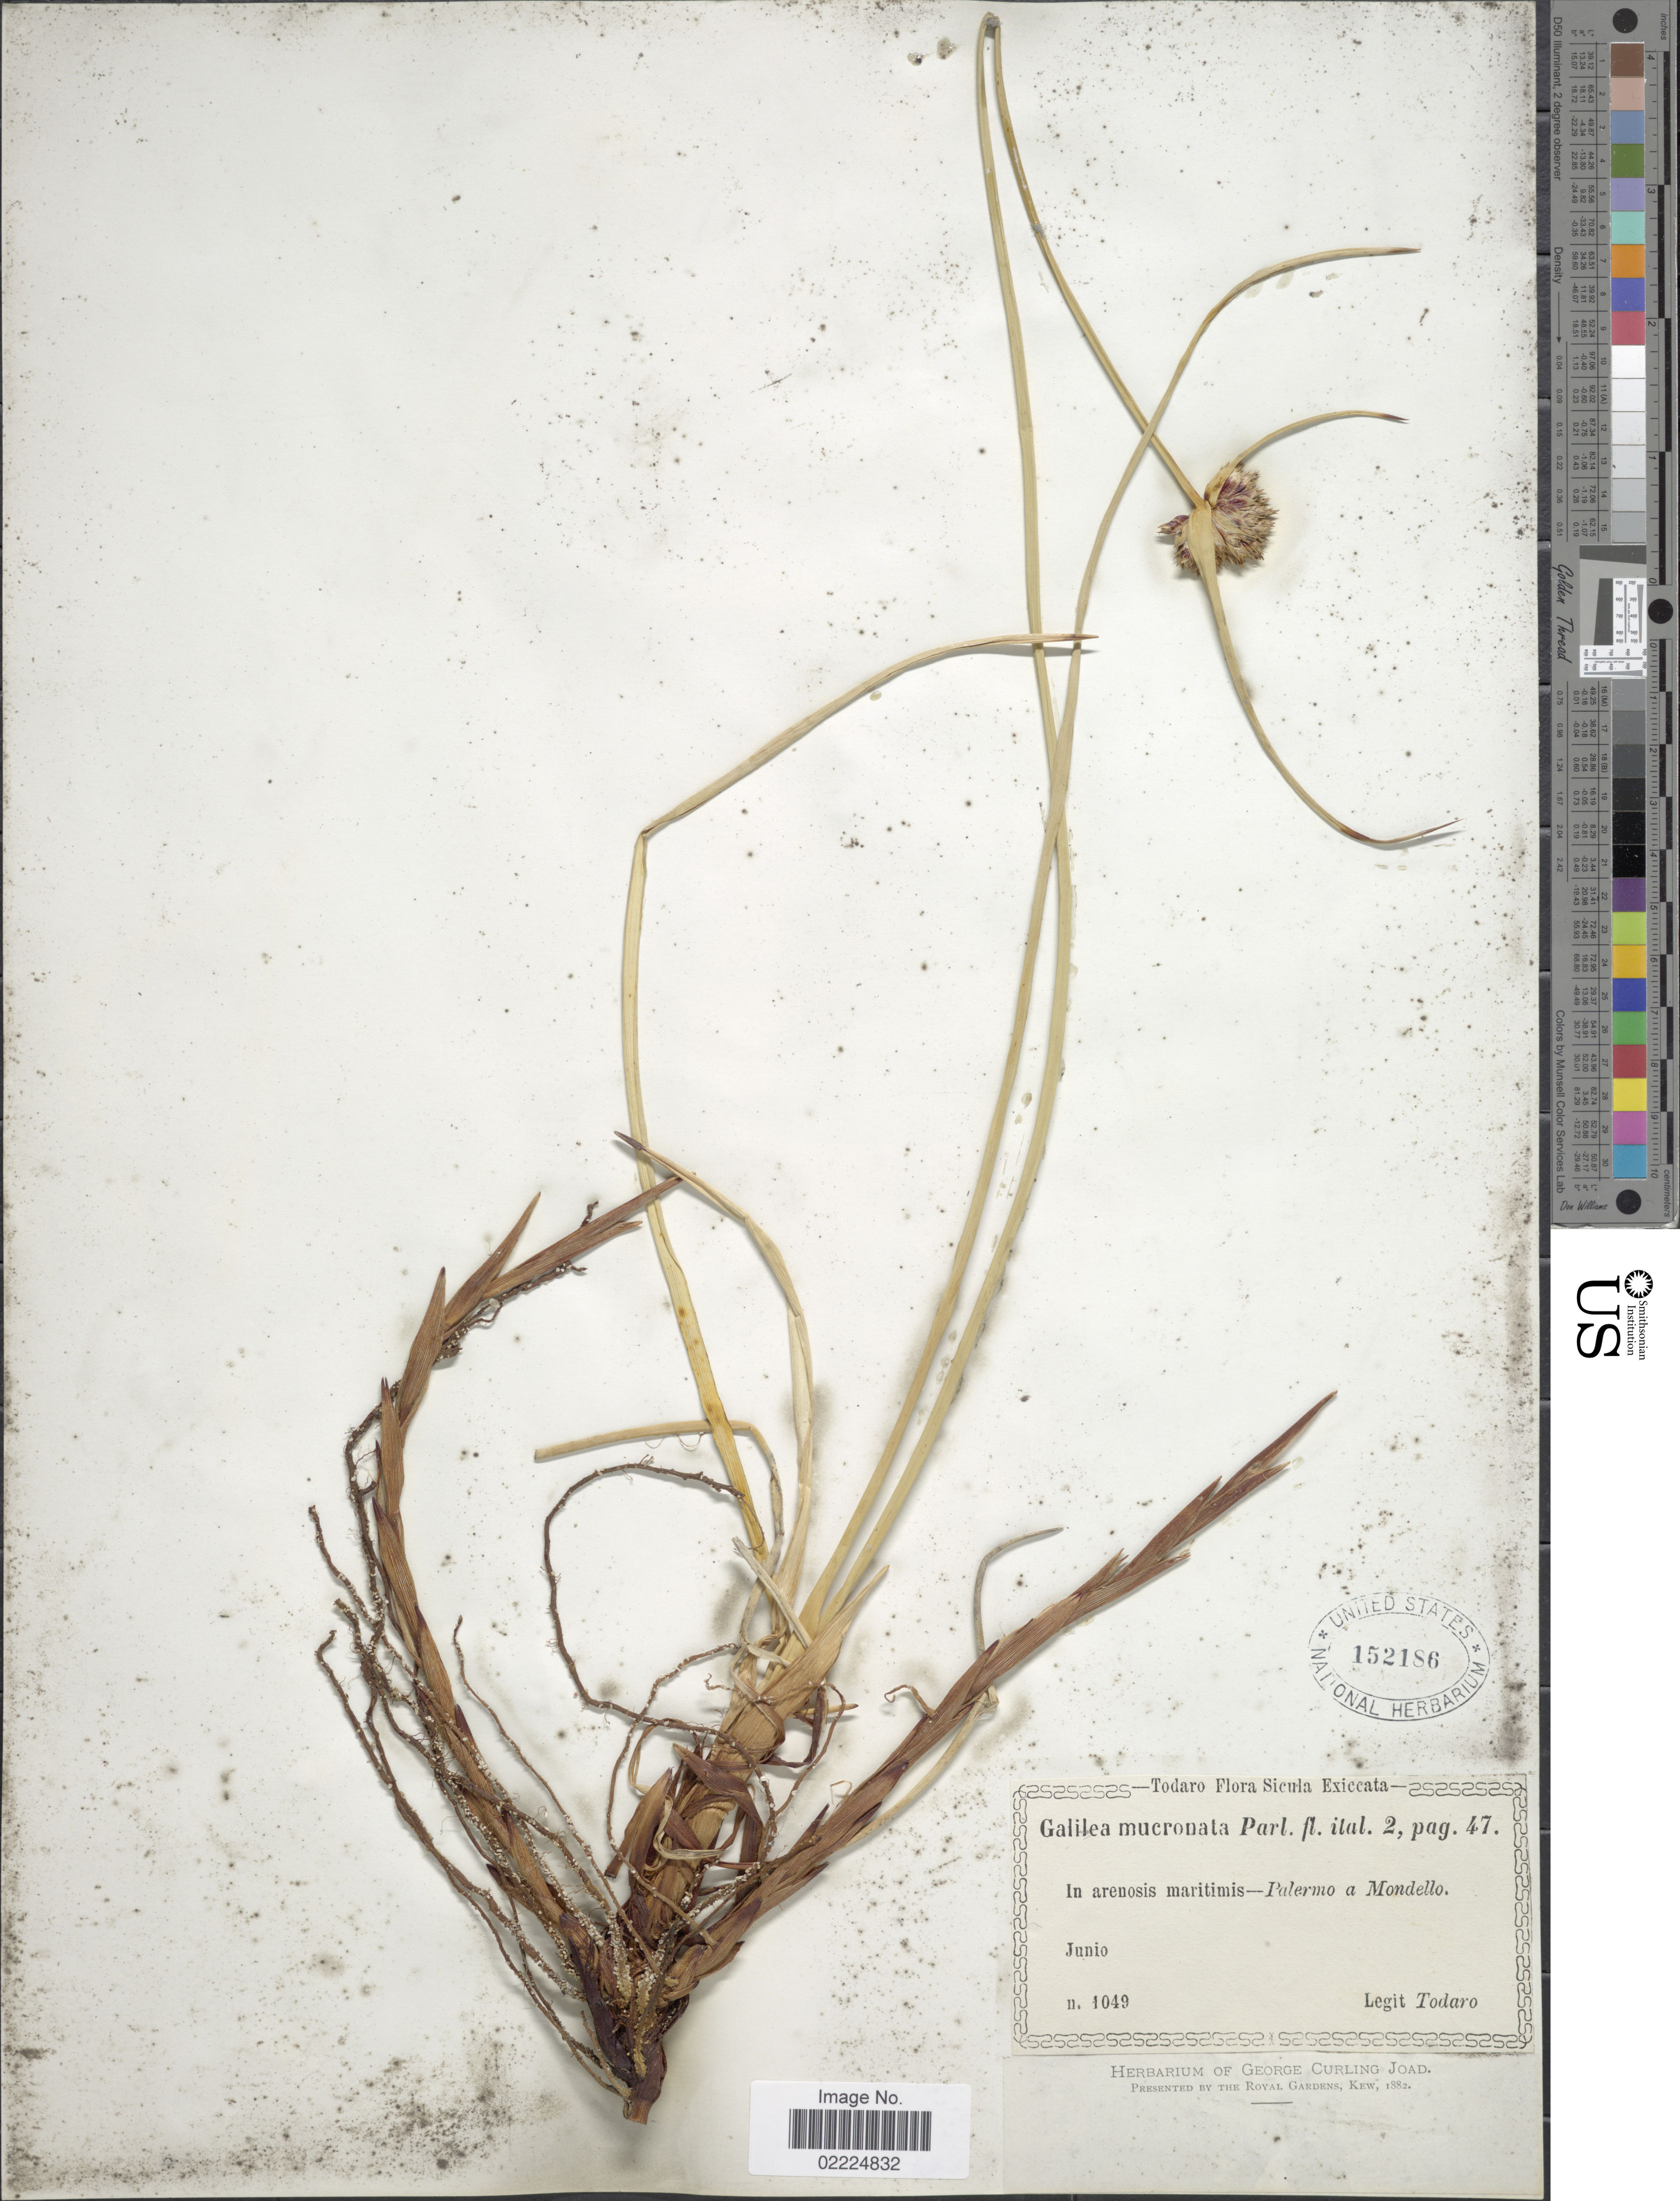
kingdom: Plantae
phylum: Tracheophyta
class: Liliopsida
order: Poales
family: Cyperaceae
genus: Cyperus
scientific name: Cyperus capitatus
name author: Vand.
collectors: Todaro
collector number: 1049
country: Italy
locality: Sicula, In arenosis maritimis - Palermo a Mondello.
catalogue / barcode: US 152186